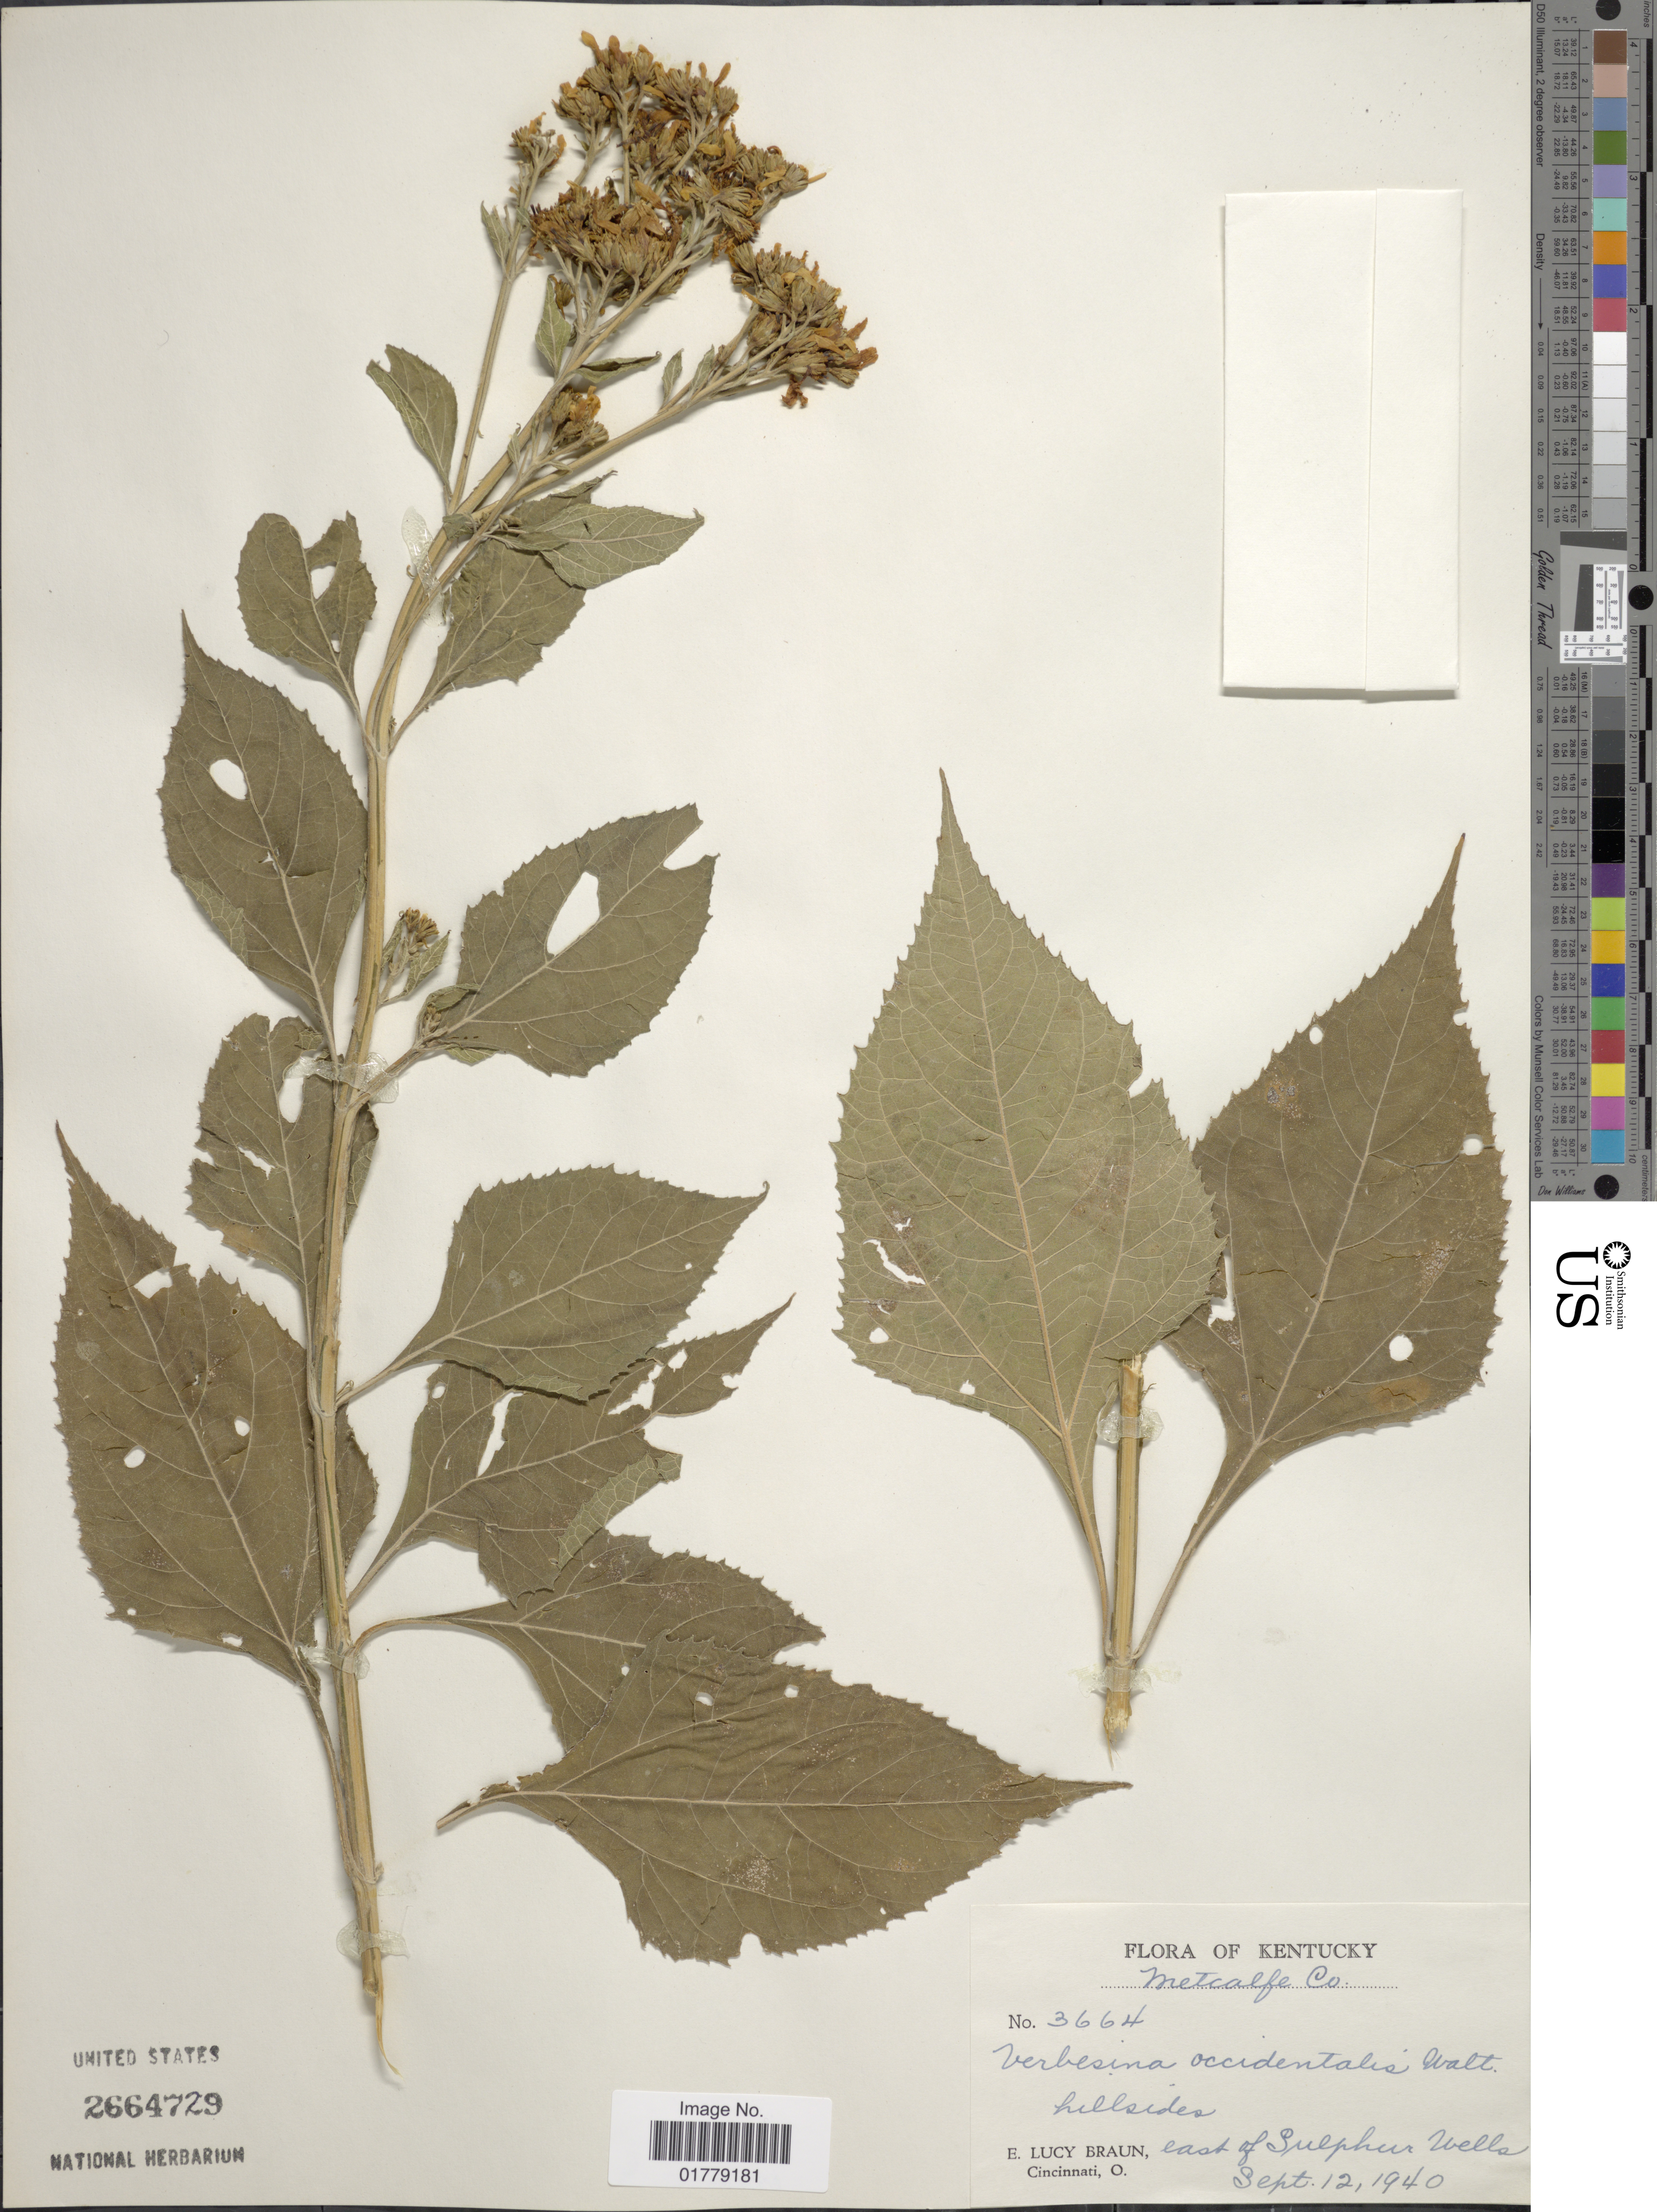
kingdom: Plantae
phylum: Tracheophyta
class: Magnoliopsida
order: Asterales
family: Asteraceae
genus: Verbesina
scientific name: Verbesina occidentalis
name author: (L.) Walter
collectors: E. L. Braun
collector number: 3664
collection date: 1940-09-12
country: United States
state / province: Kentucky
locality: Metcalfe Co. Hillsides, east of Sulphur Wells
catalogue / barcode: US 2664729